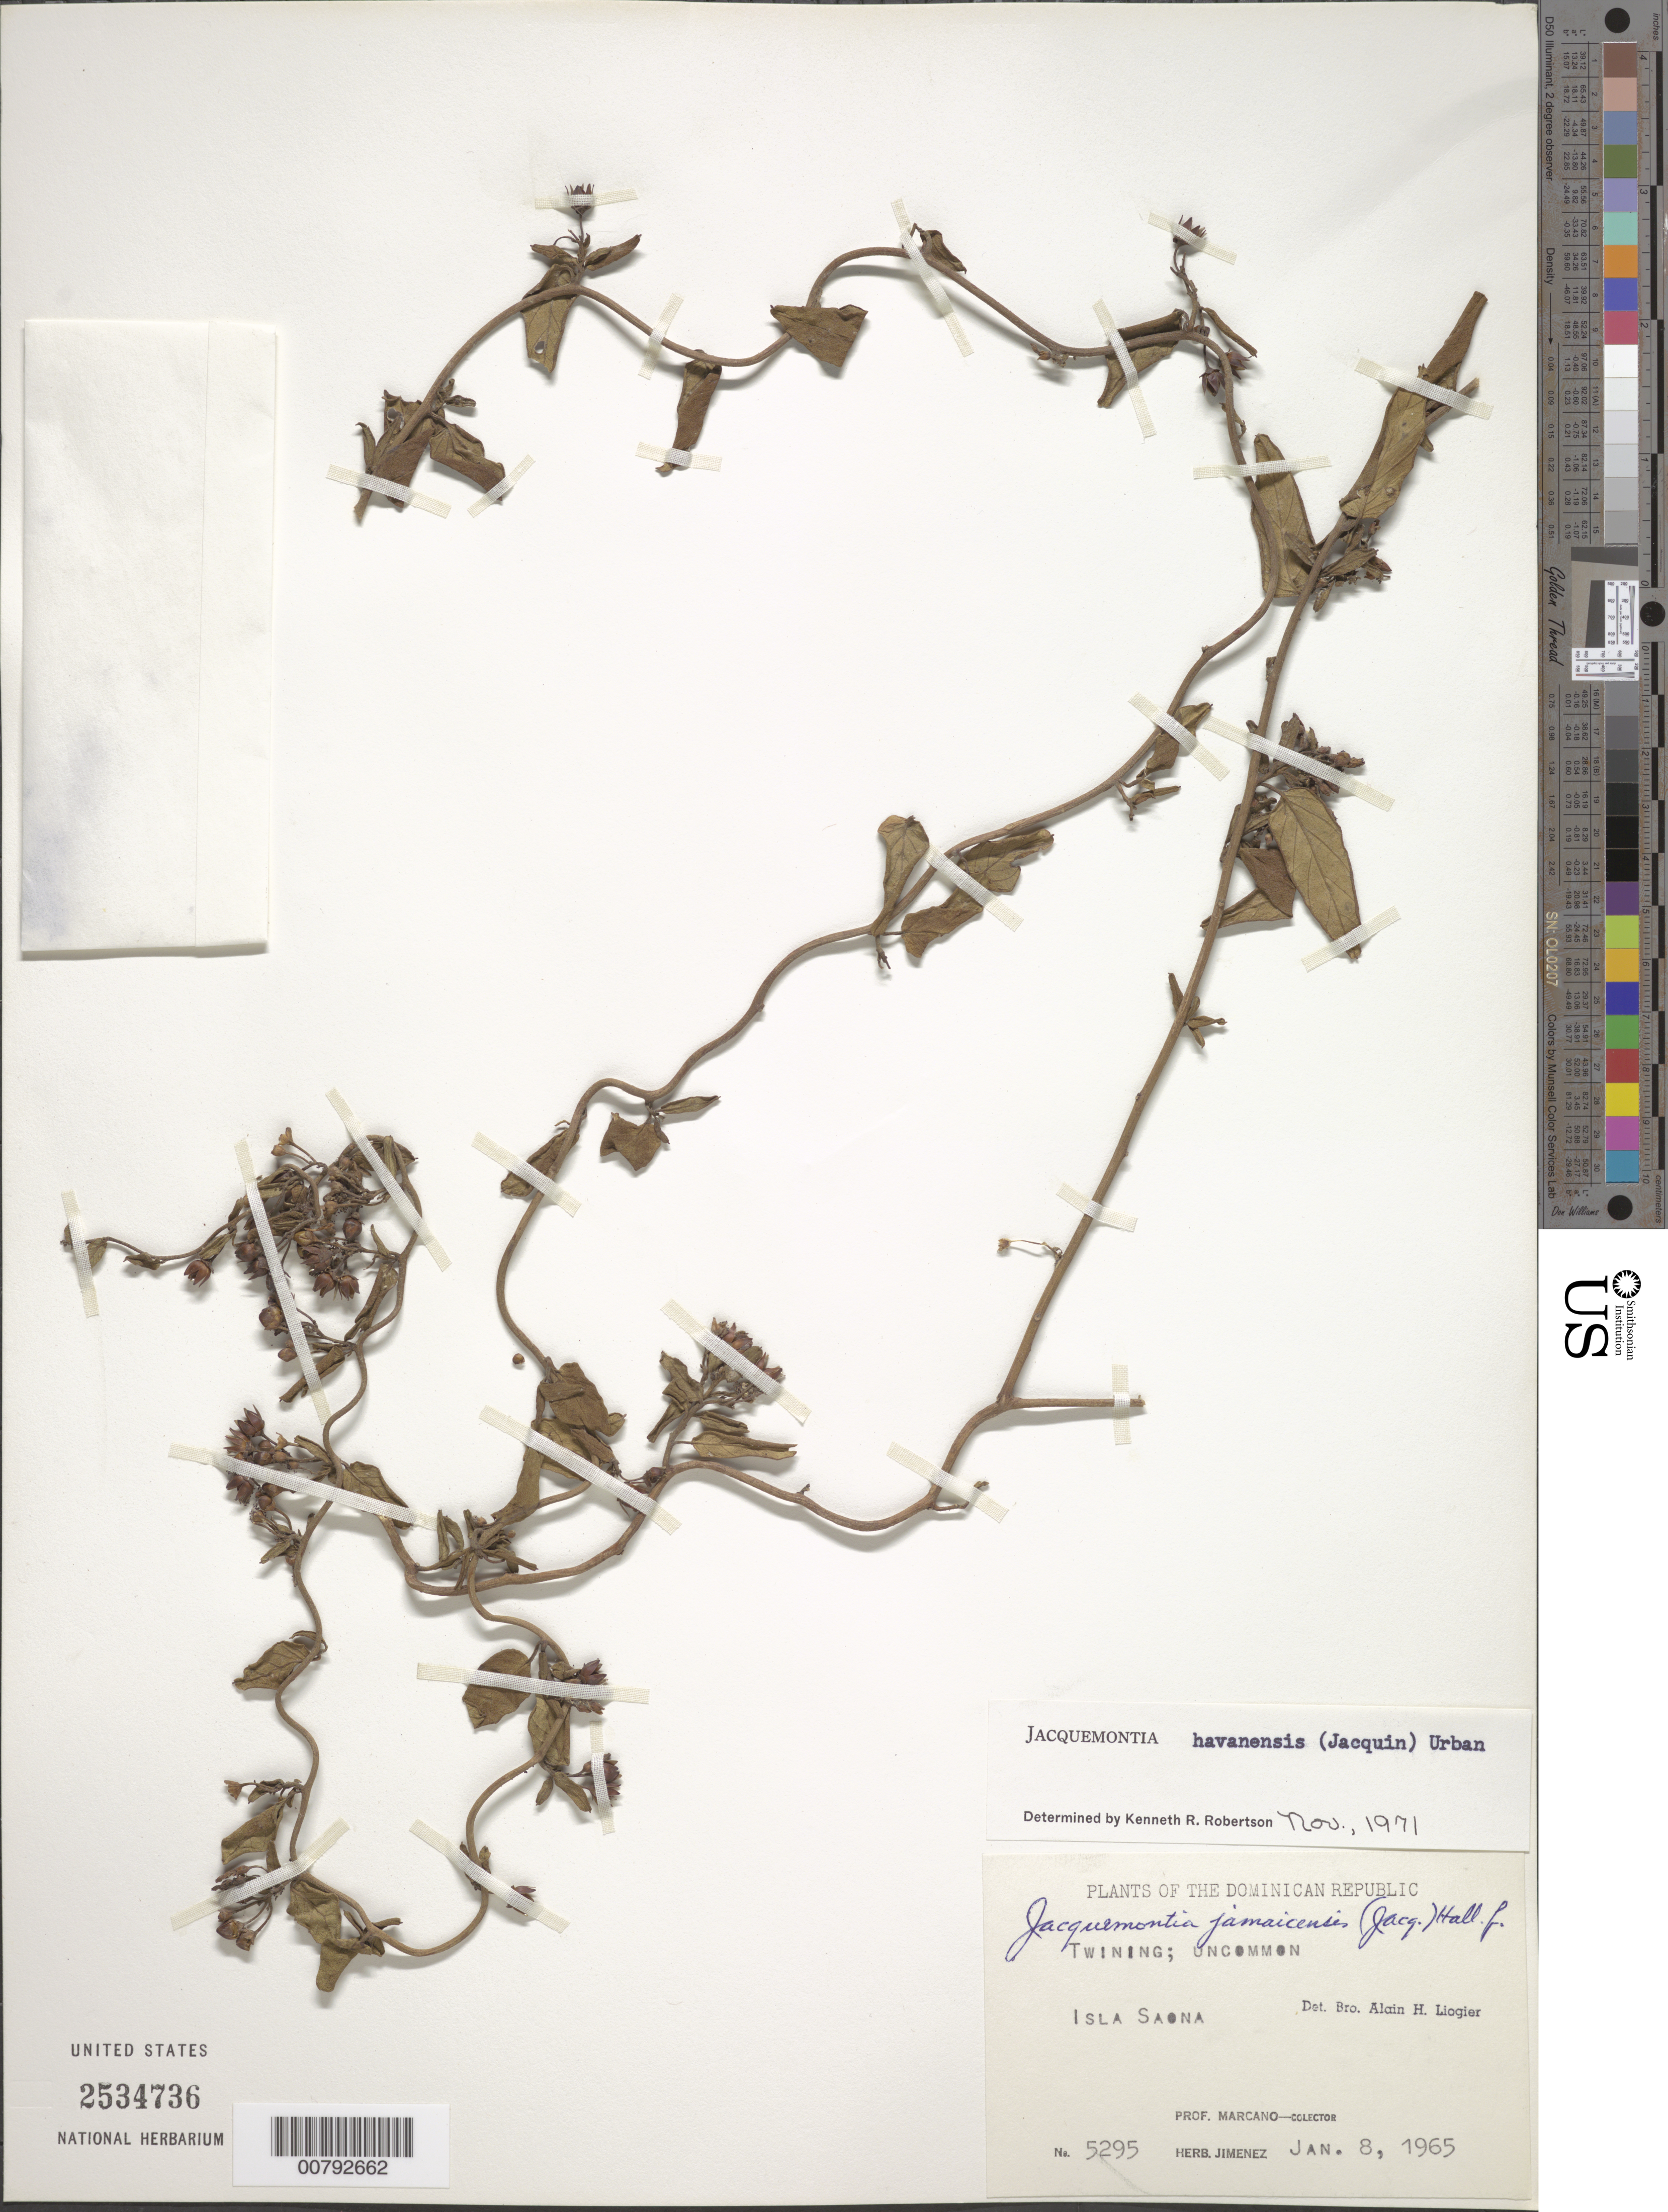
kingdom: Plantae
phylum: Tracheophyta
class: Magnoliopsida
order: Solanales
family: Convolvulaceae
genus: Jacquemontia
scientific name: Jacquemontia havanensis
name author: (Jacq.) Urb.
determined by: Robertson, K. R.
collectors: E. J. Marcano F.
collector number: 5295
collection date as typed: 08 Jan 1965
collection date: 1965-01-08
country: Dominican Republic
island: Hispaniola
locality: Saona Island.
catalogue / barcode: US 2534736